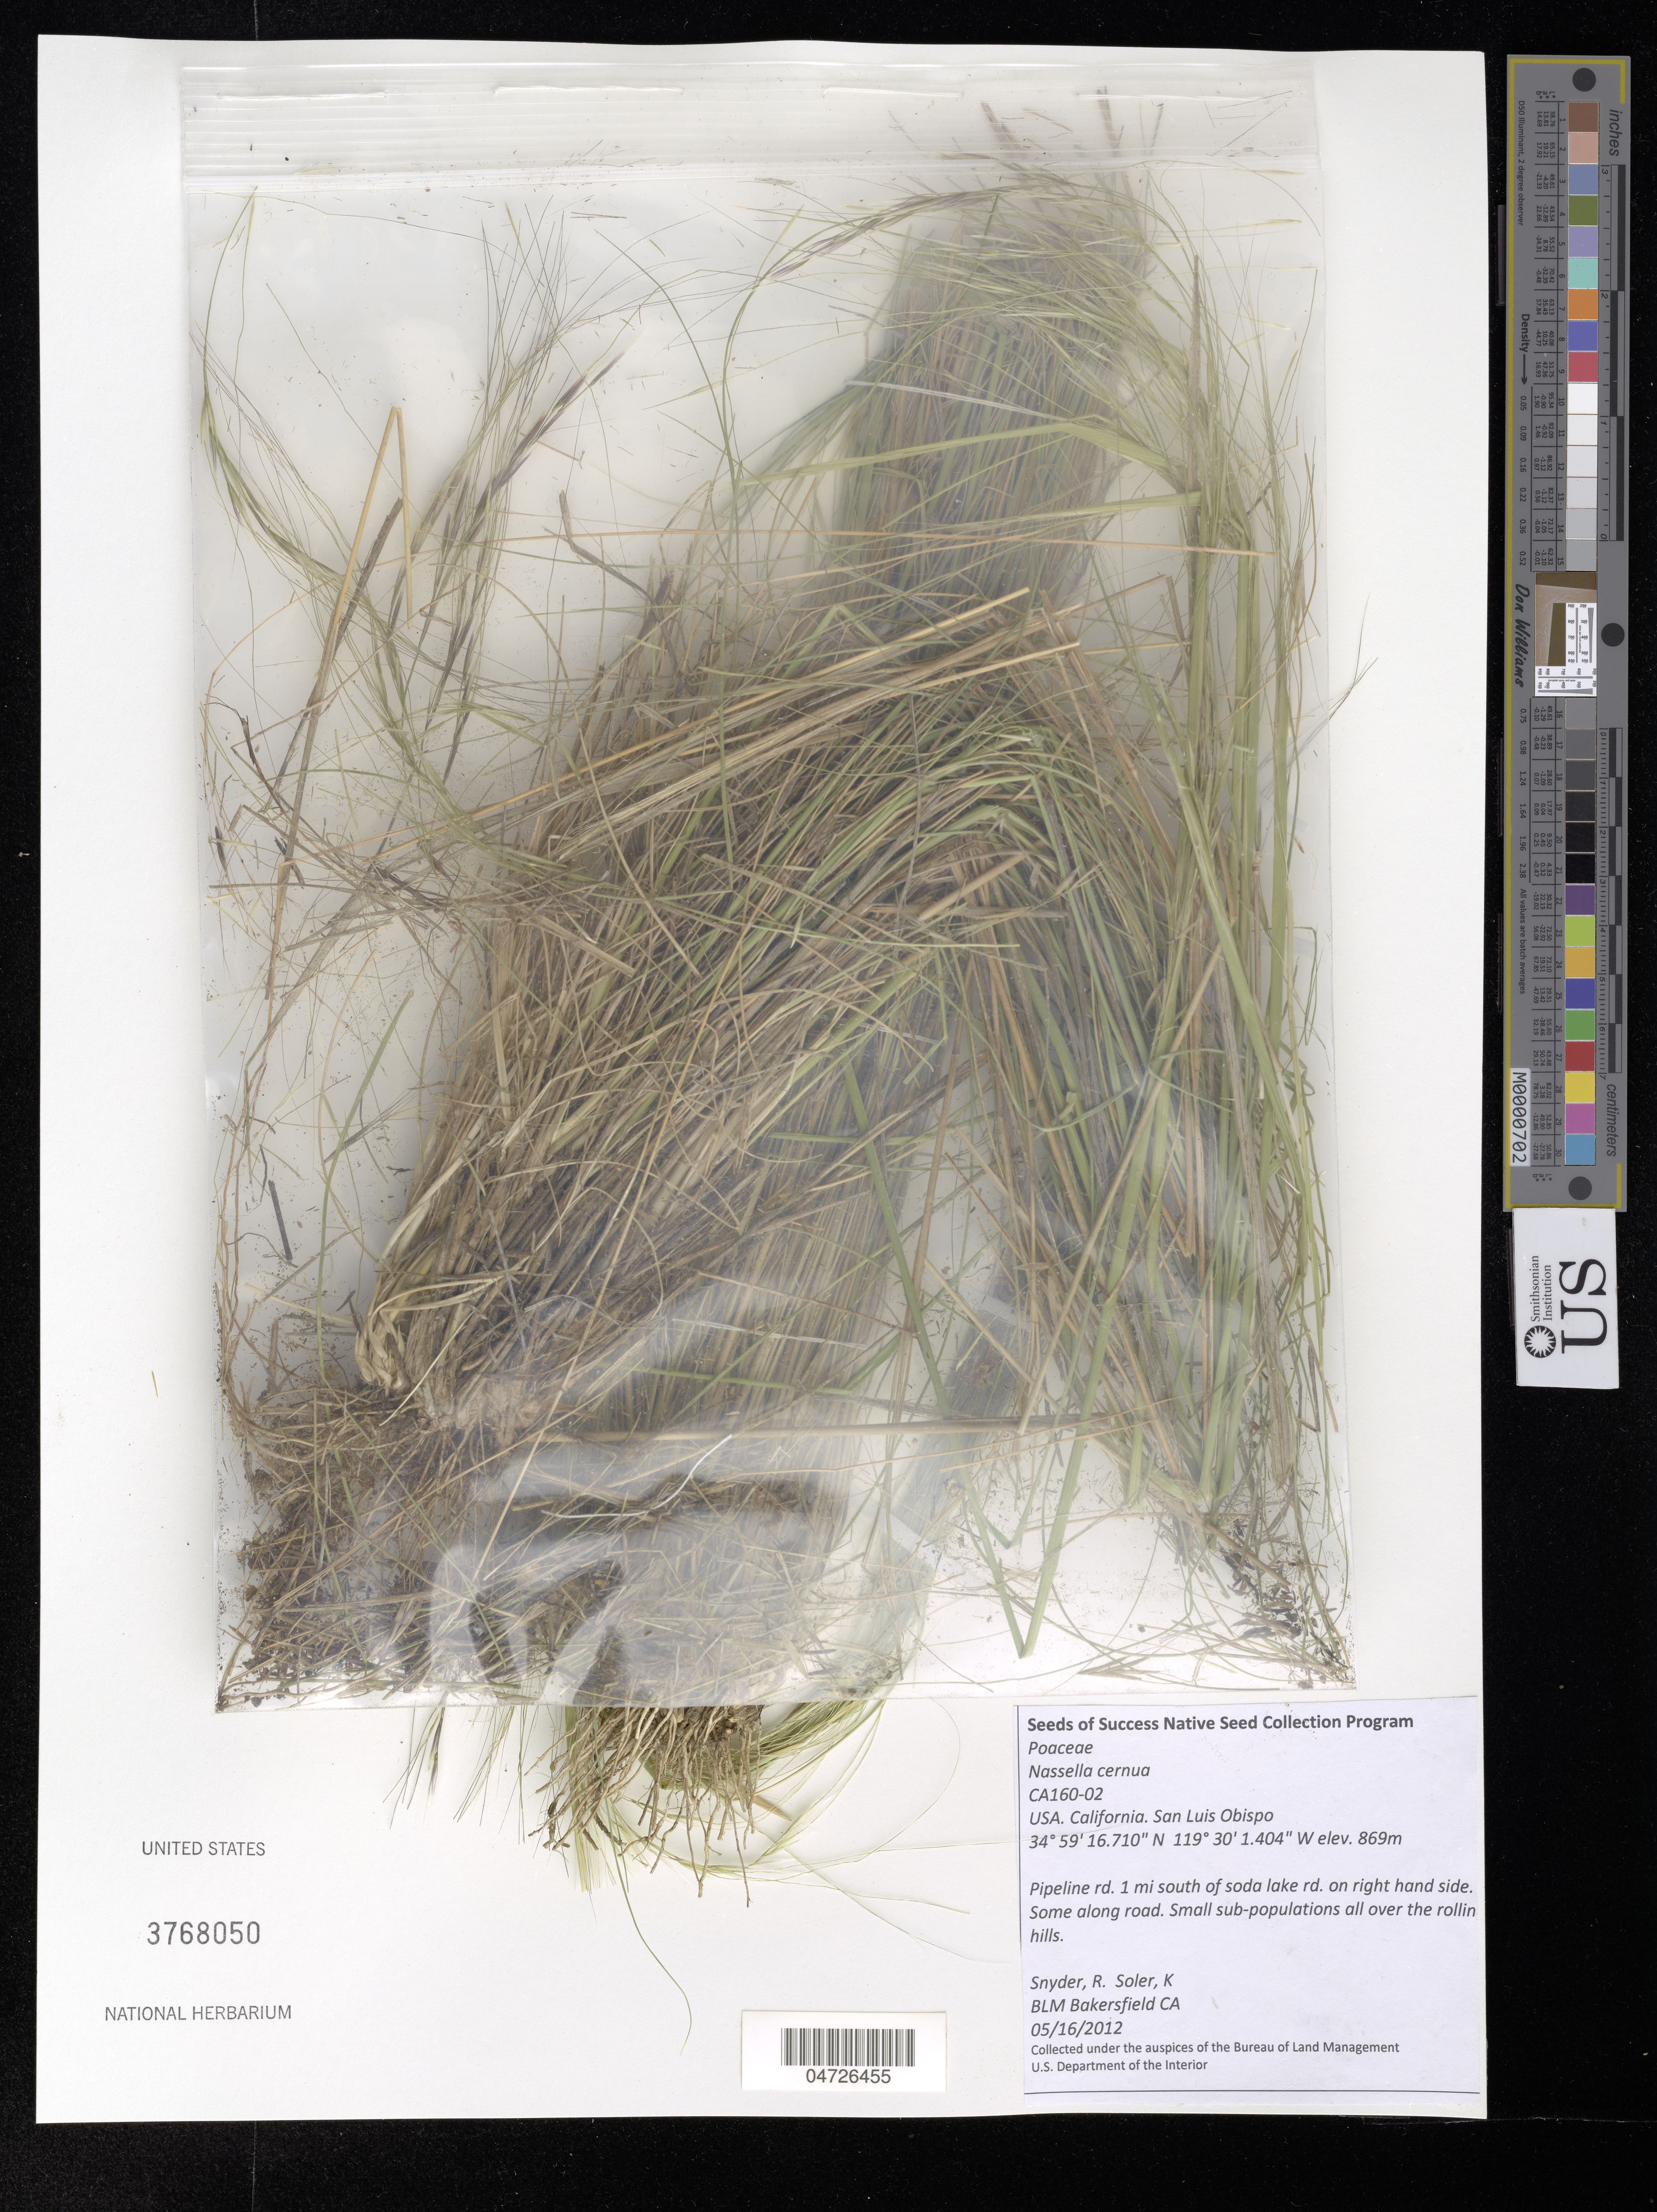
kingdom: Plantae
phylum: Tracheophyta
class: Liliopsida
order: Poales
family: Poaceae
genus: Nassella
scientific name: Nassella cernua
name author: (Stebbins & Love) Barkworth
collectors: R. Snyder & K. Soler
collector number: CA160-02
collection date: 2012-05-16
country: United States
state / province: California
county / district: San Luis Obispo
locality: San Luis Obispo. Pipeline rd. 1 mi south of soda lake rd. on right hand side. Some along road.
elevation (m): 869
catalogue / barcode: US 3768050